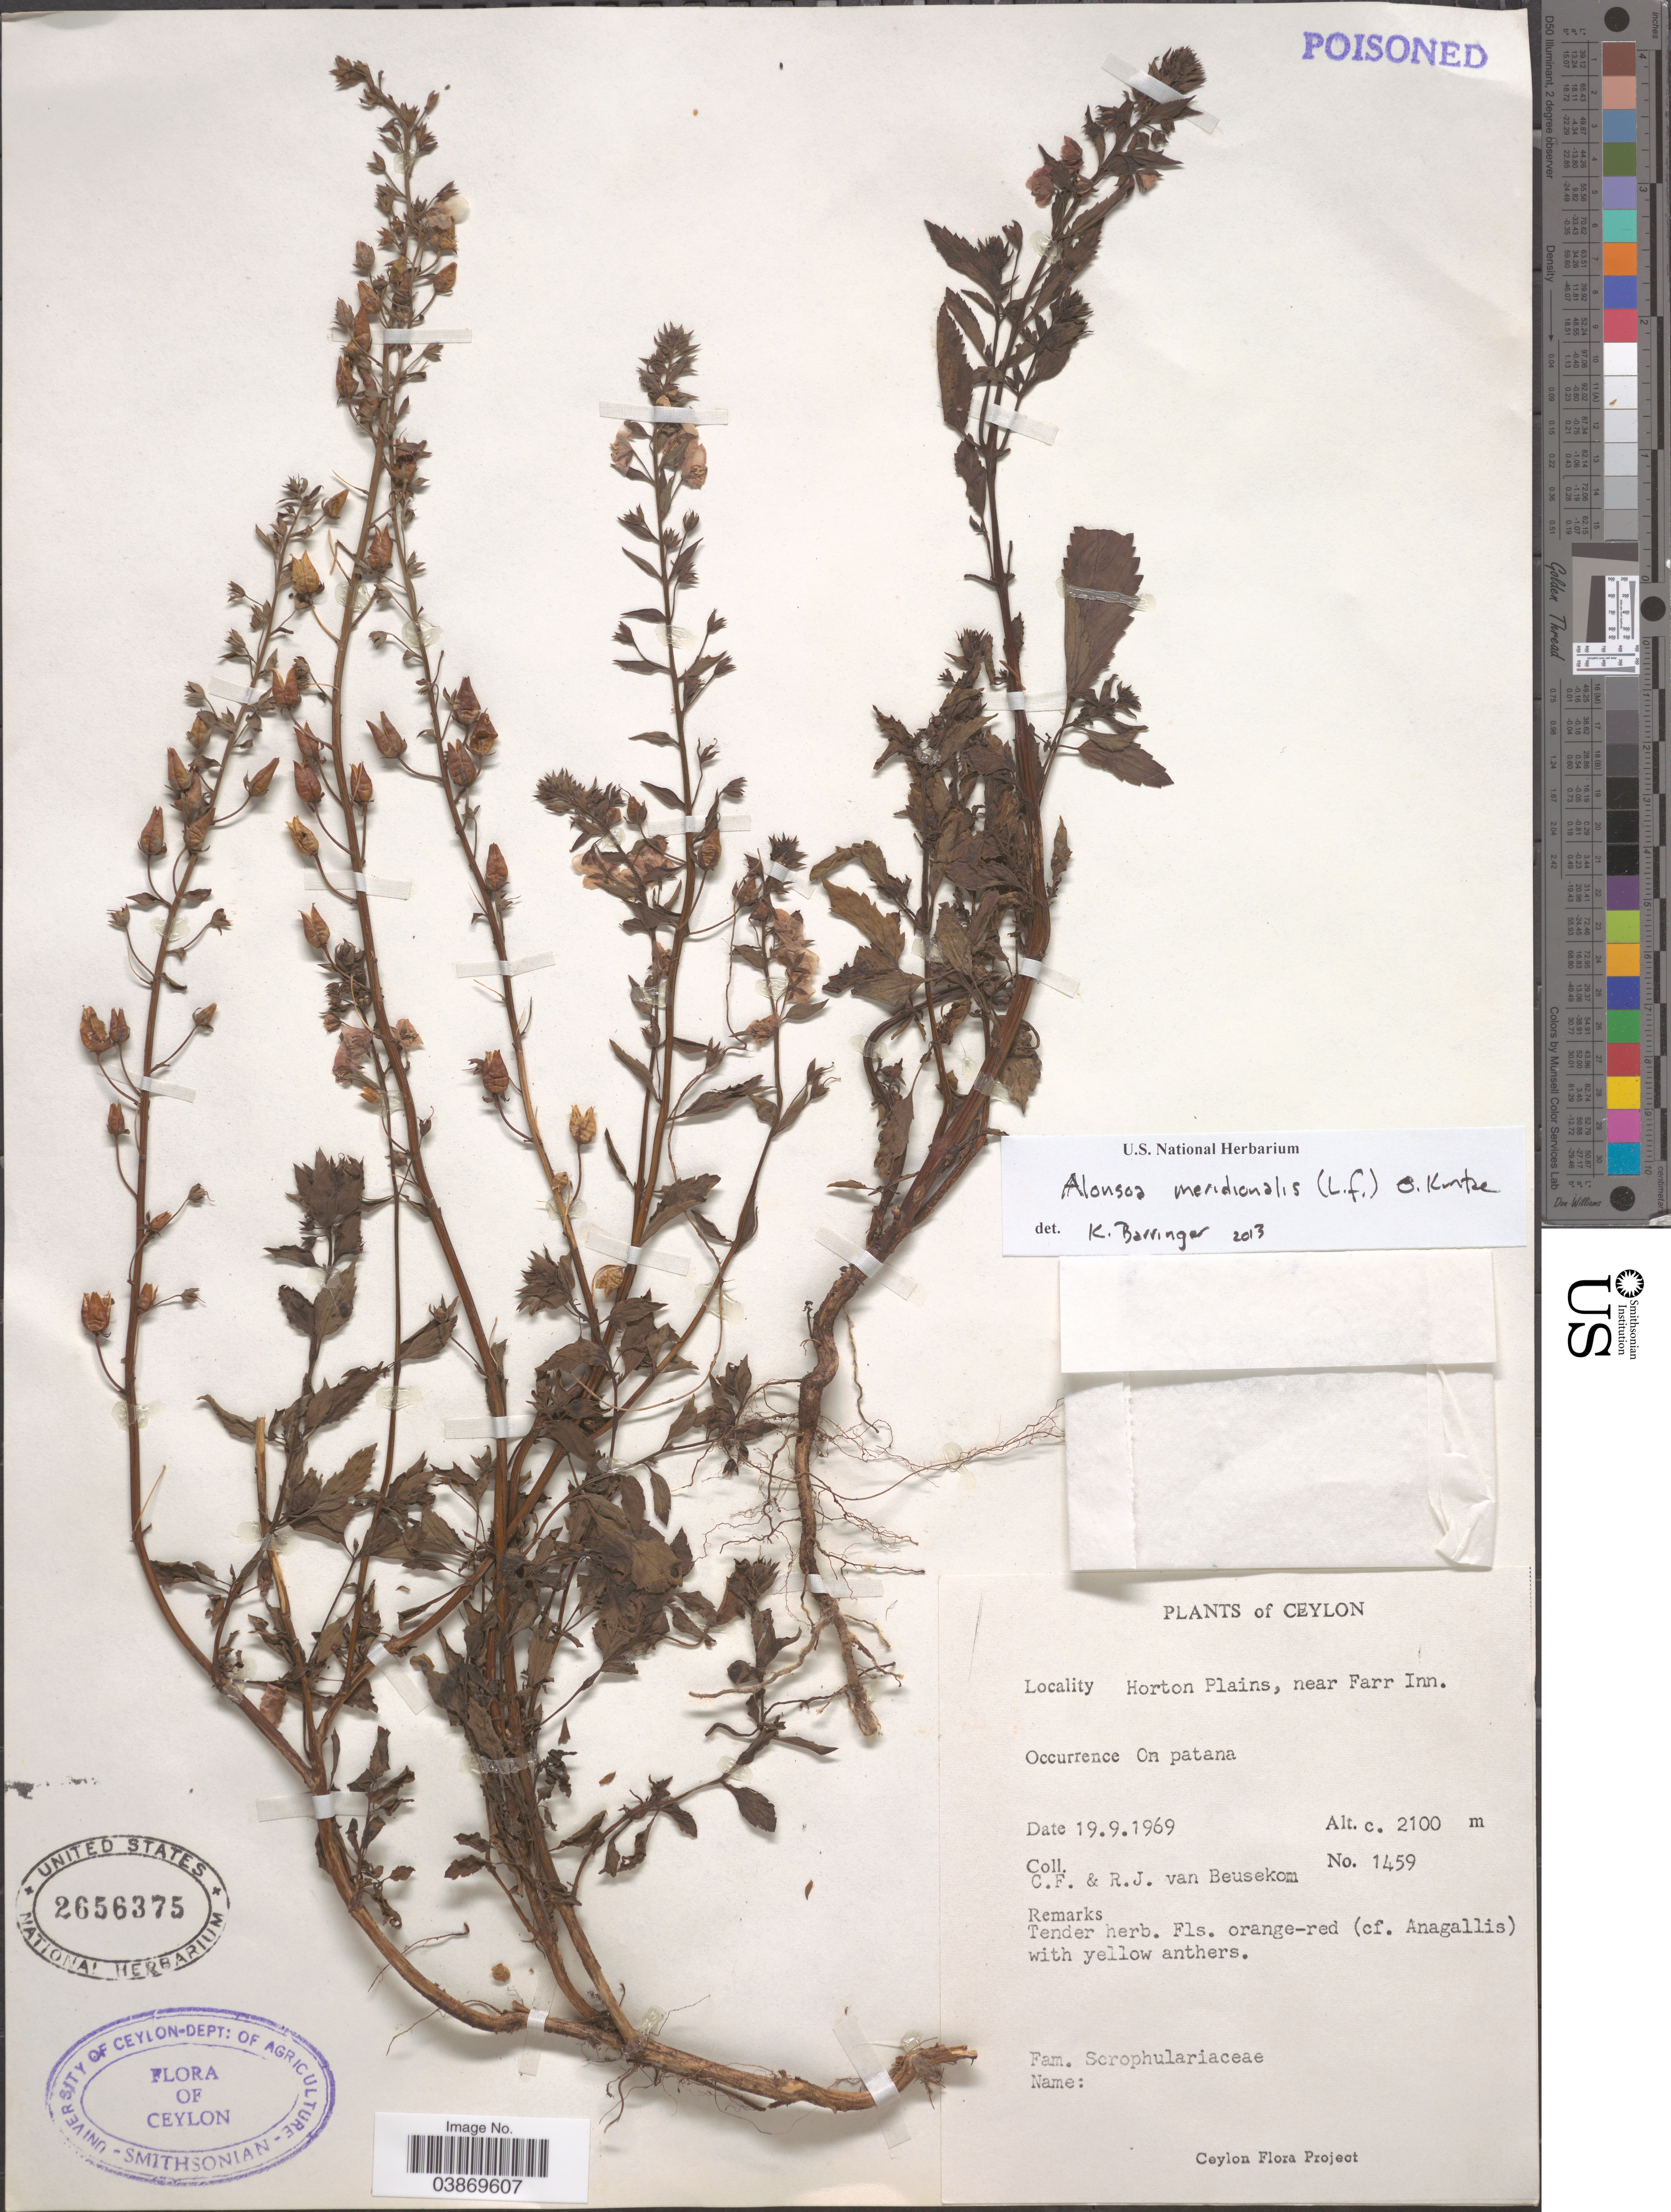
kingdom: Plantae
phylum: Tracheophyta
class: Magnoliopsida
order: Lamiales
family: Scrophulariaceae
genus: Alonsoa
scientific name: Alonsoa meridionalis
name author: (L. f.) Kuntze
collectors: C. F. Beusekom & R. Van Beusekom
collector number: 1459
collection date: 1969-09-19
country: Sri Lanka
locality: Ceylon. Horton Plains, near Farr Inn.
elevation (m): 2100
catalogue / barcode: US 2656375